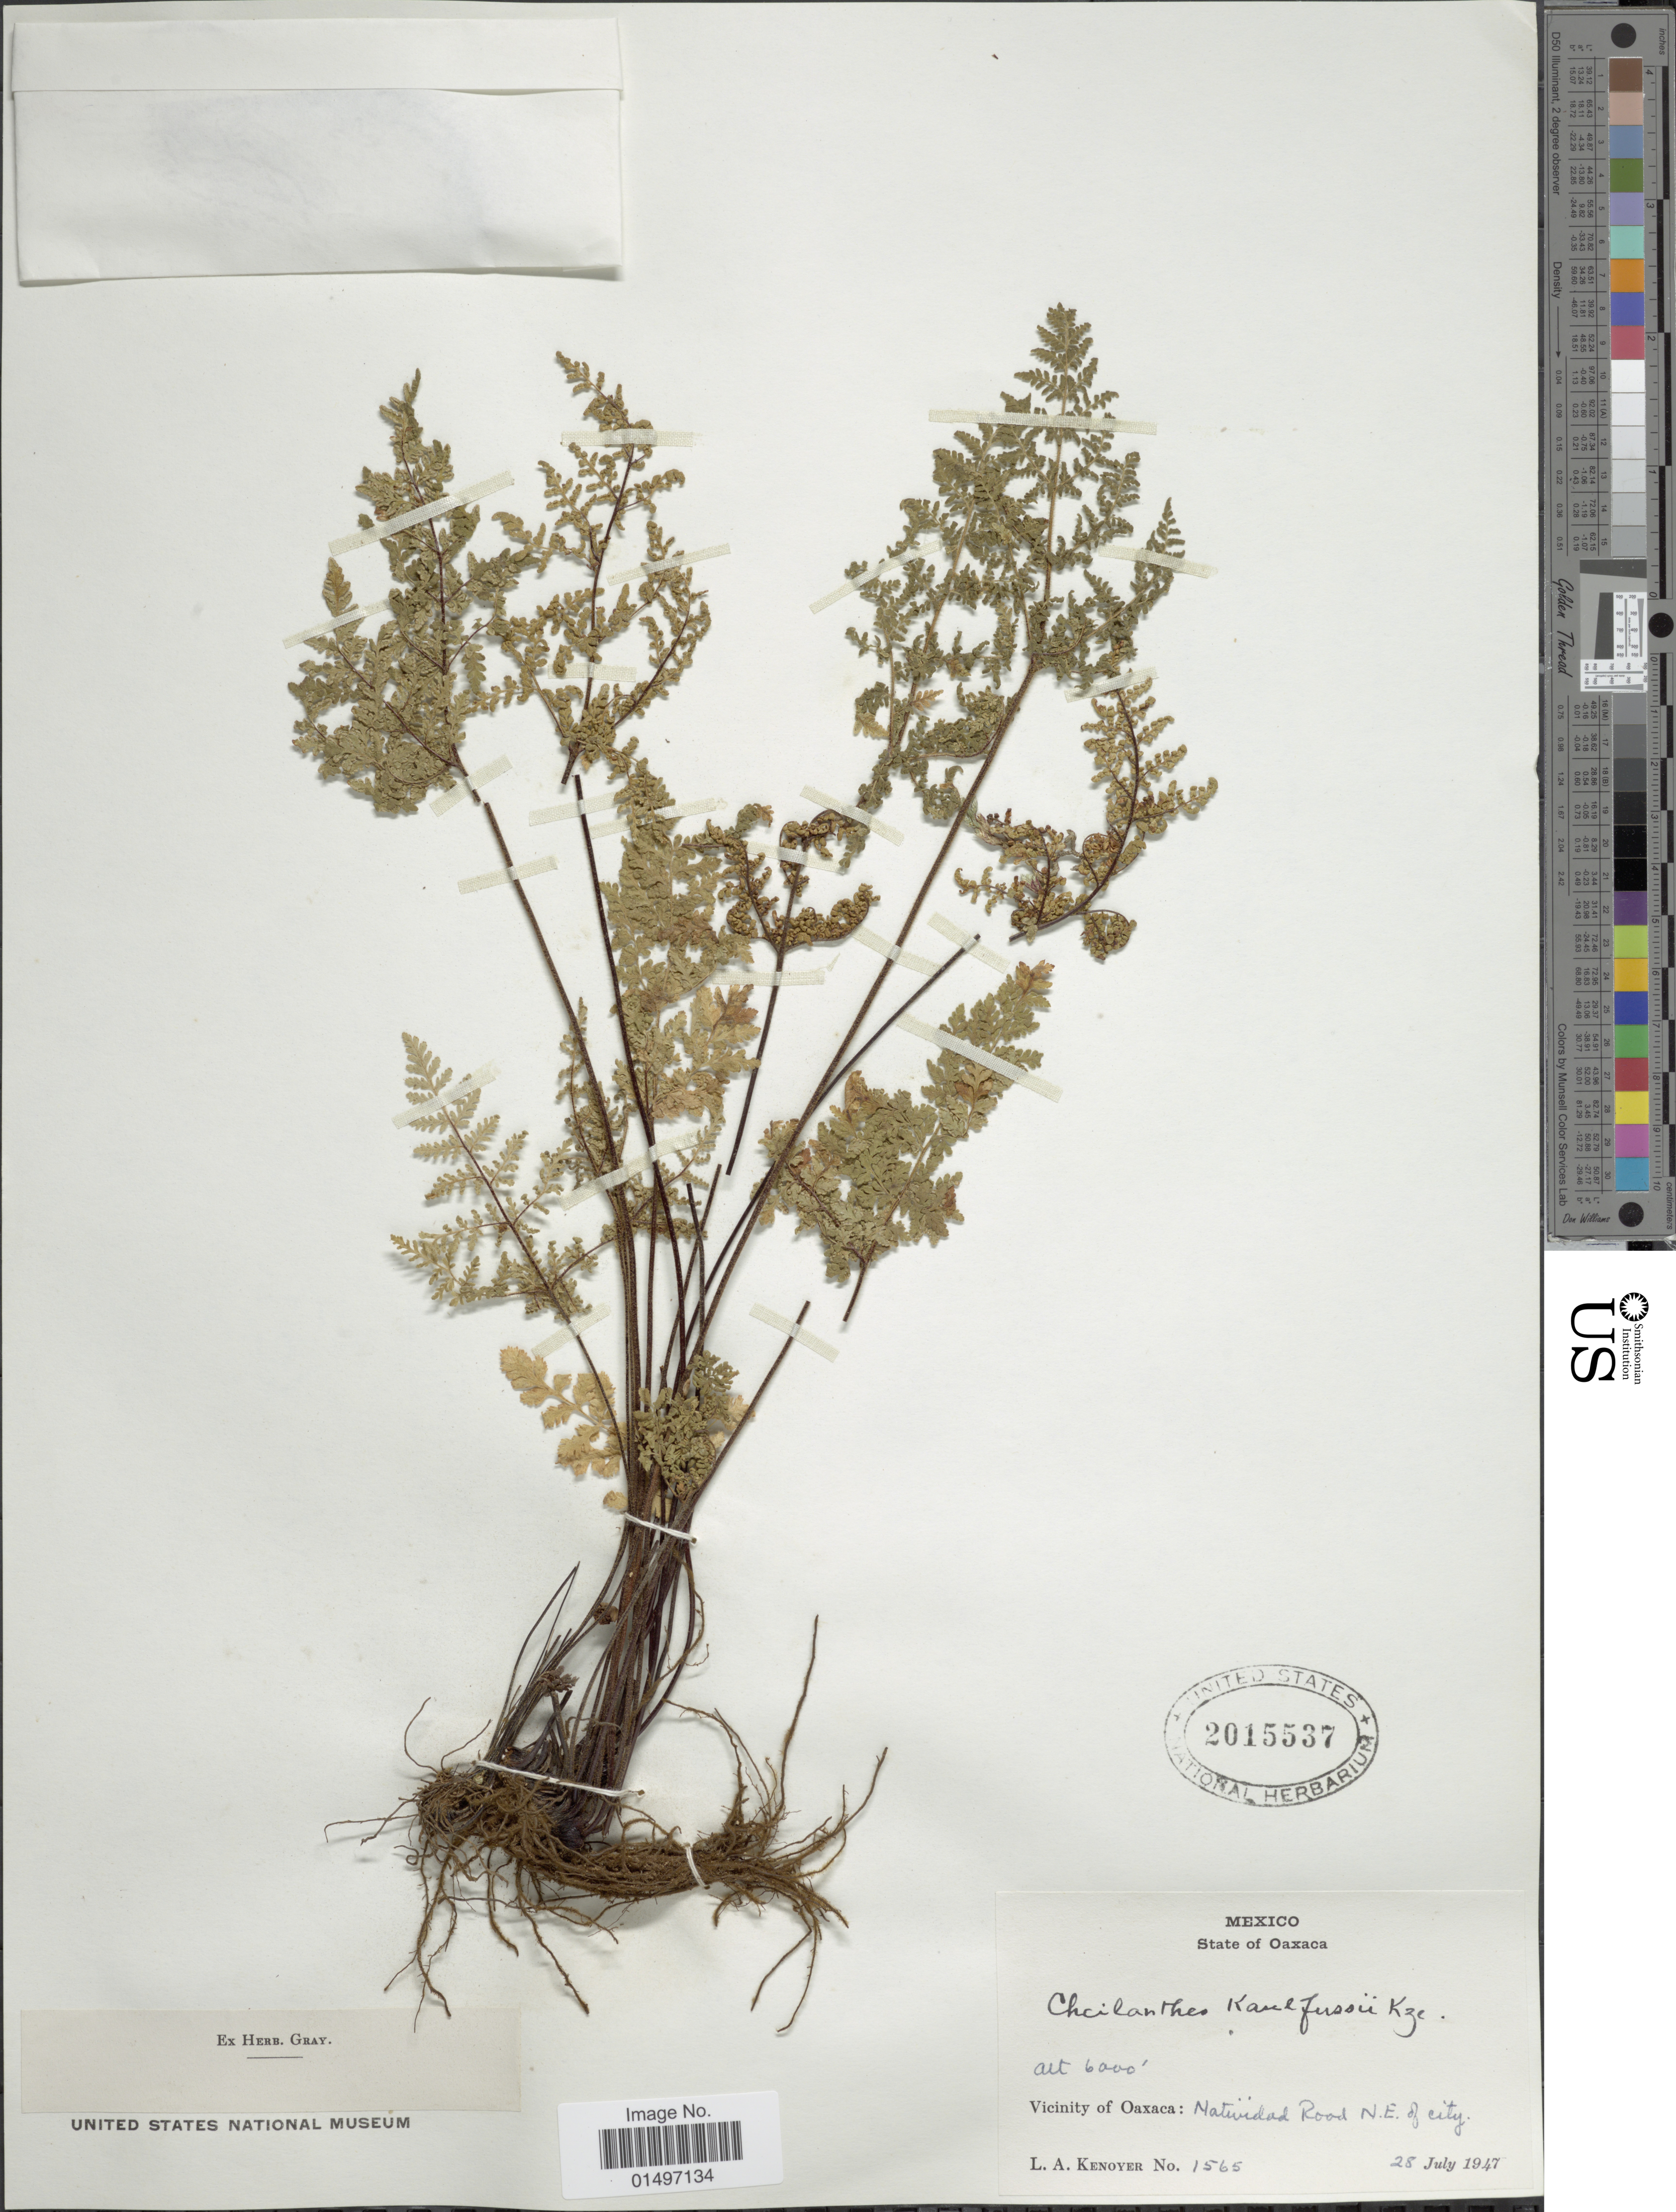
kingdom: Plantae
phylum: Tracheophyta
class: Polypodiopsida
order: Polypodiales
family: Pteridaceae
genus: Gaga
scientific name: Gaga kaulfussii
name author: (Kunze) Fay W. Li & Windham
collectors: L. A. Kenoyer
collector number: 1565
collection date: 1947-07-28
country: Mexico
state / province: Oaxaca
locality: Mexico, Vicinity of Oaxaca: Nativada Road N.E. of City.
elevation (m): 1829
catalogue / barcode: US 2015537